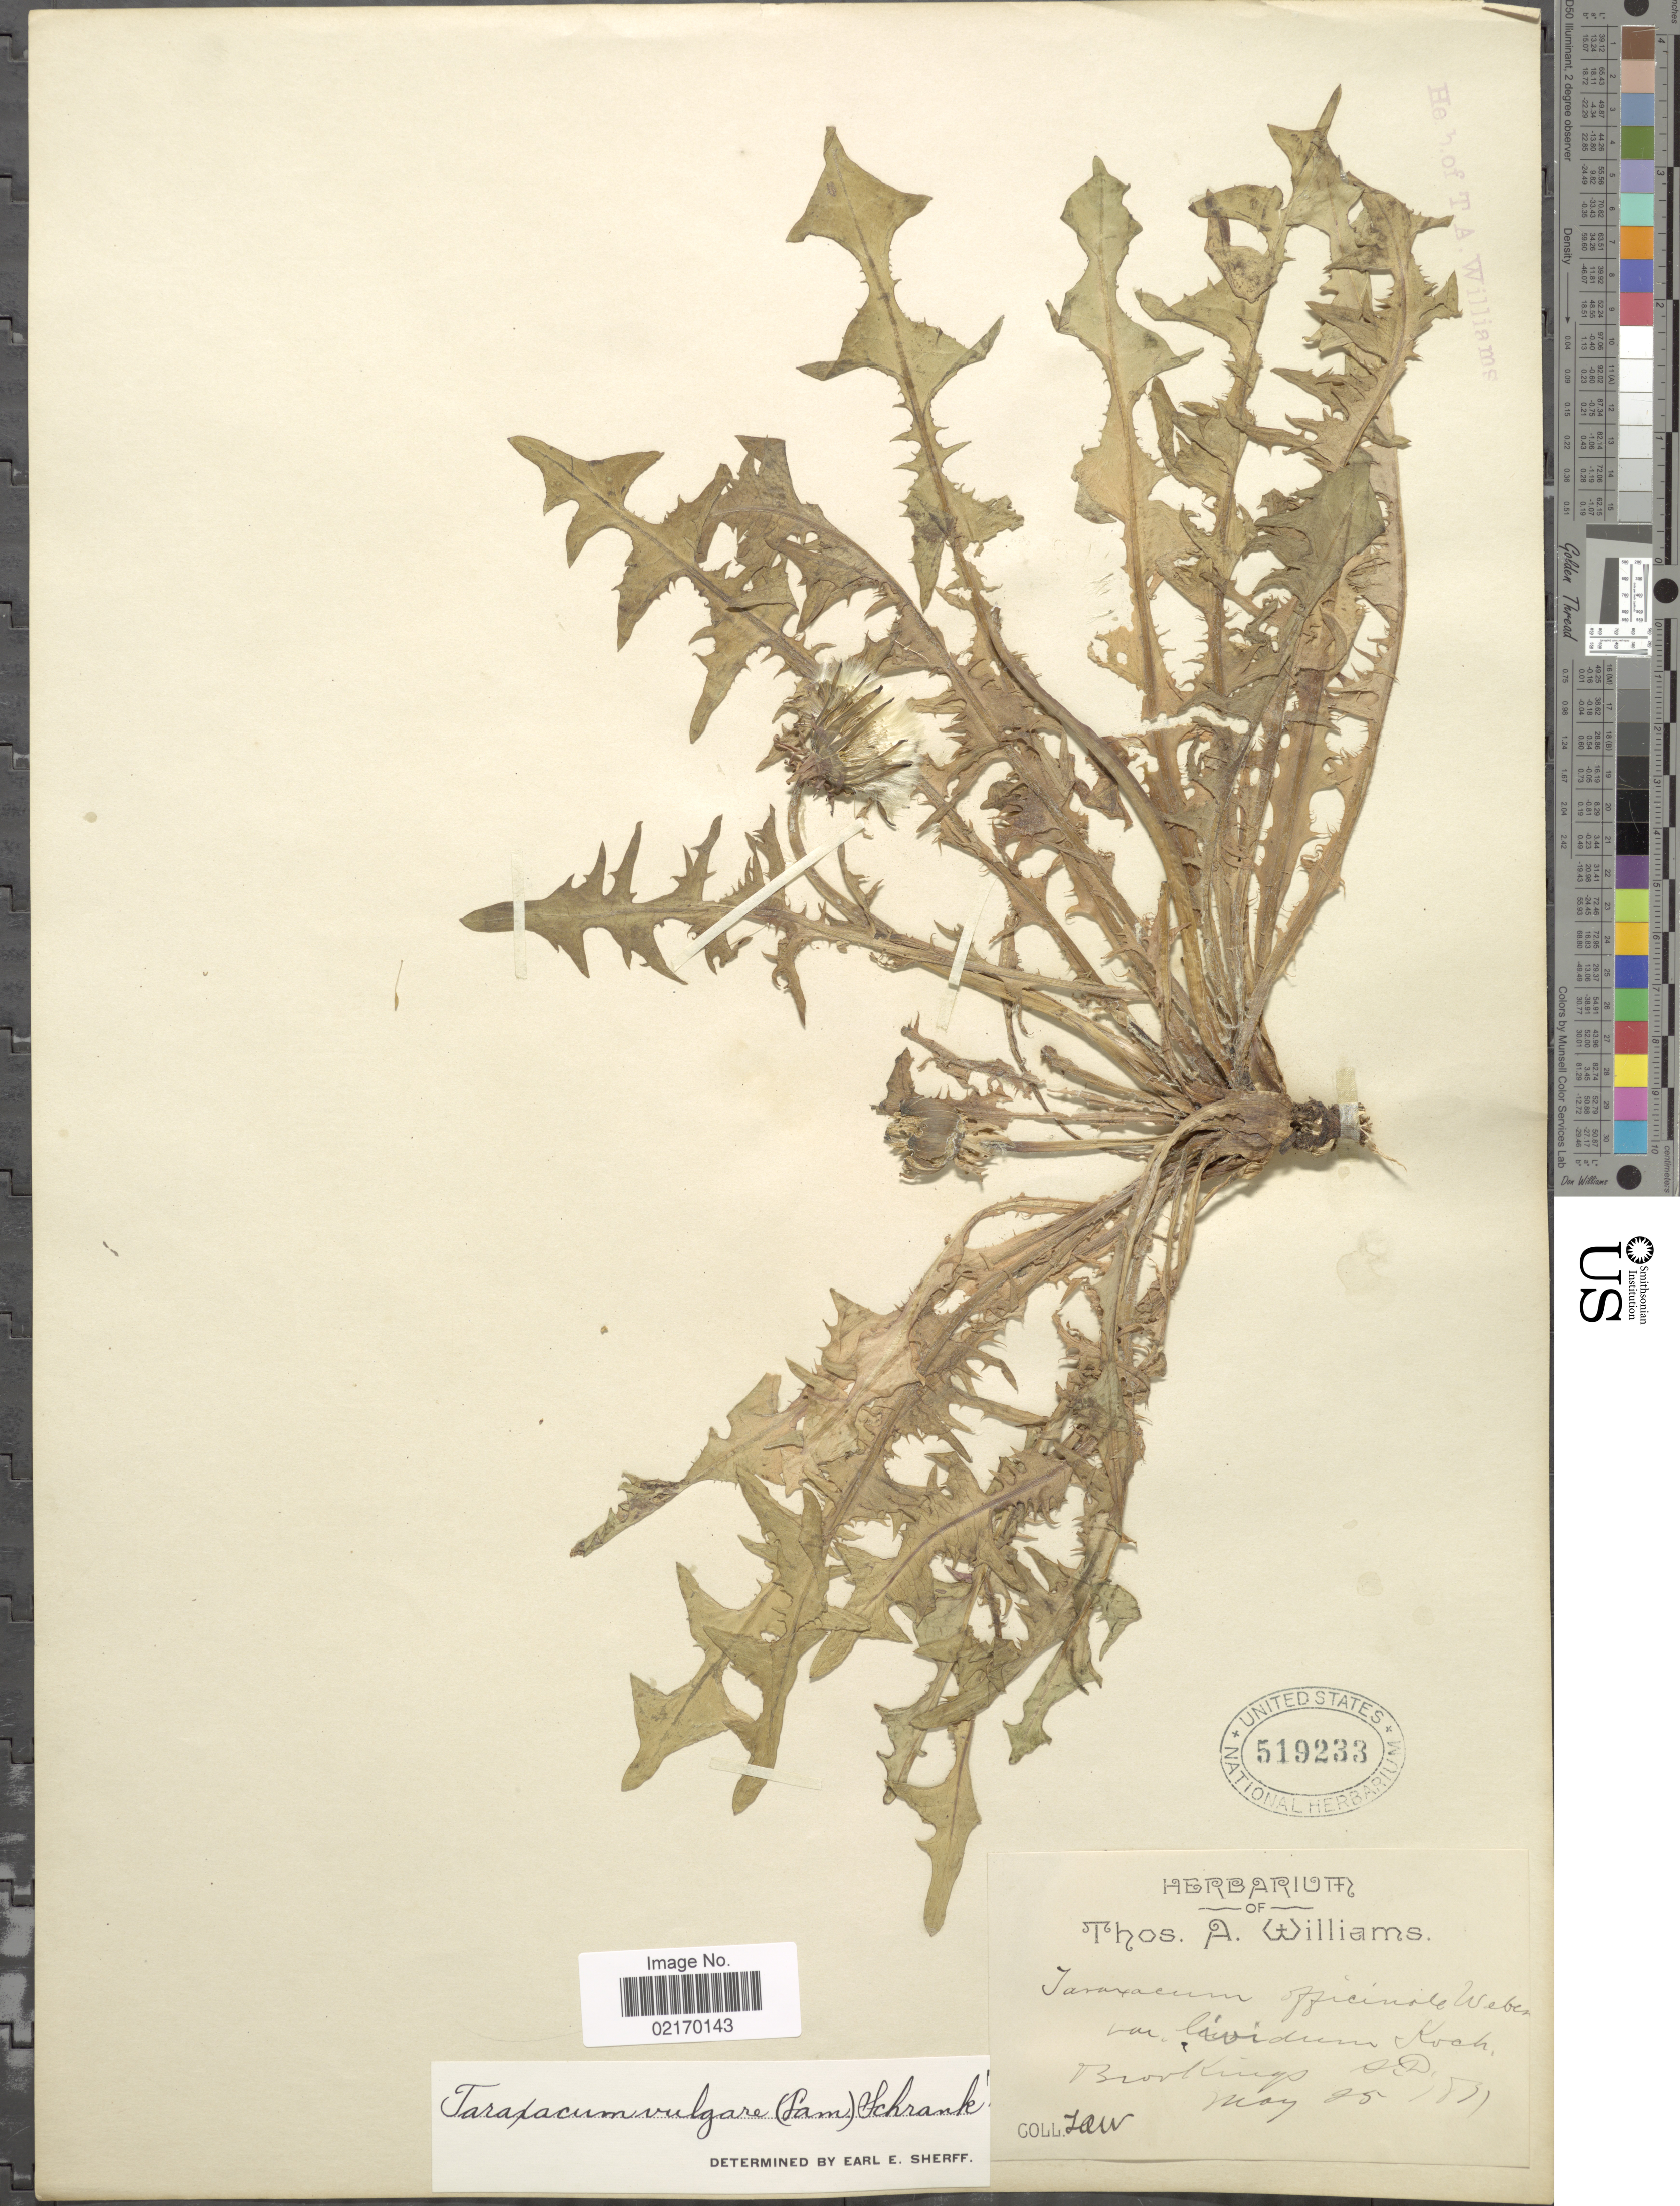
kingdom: Plantae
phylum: Tracheophyta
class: Magnoliopsida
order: Asterales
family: Asteraceae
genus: Taraxacum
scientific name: Taraxacum officinale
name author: G.H. Weber ex F.H. Wigg.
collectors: T. A. Williams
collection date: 1831-05-25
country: United States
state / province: South Dakota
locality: Brookings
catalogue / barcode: US 519233